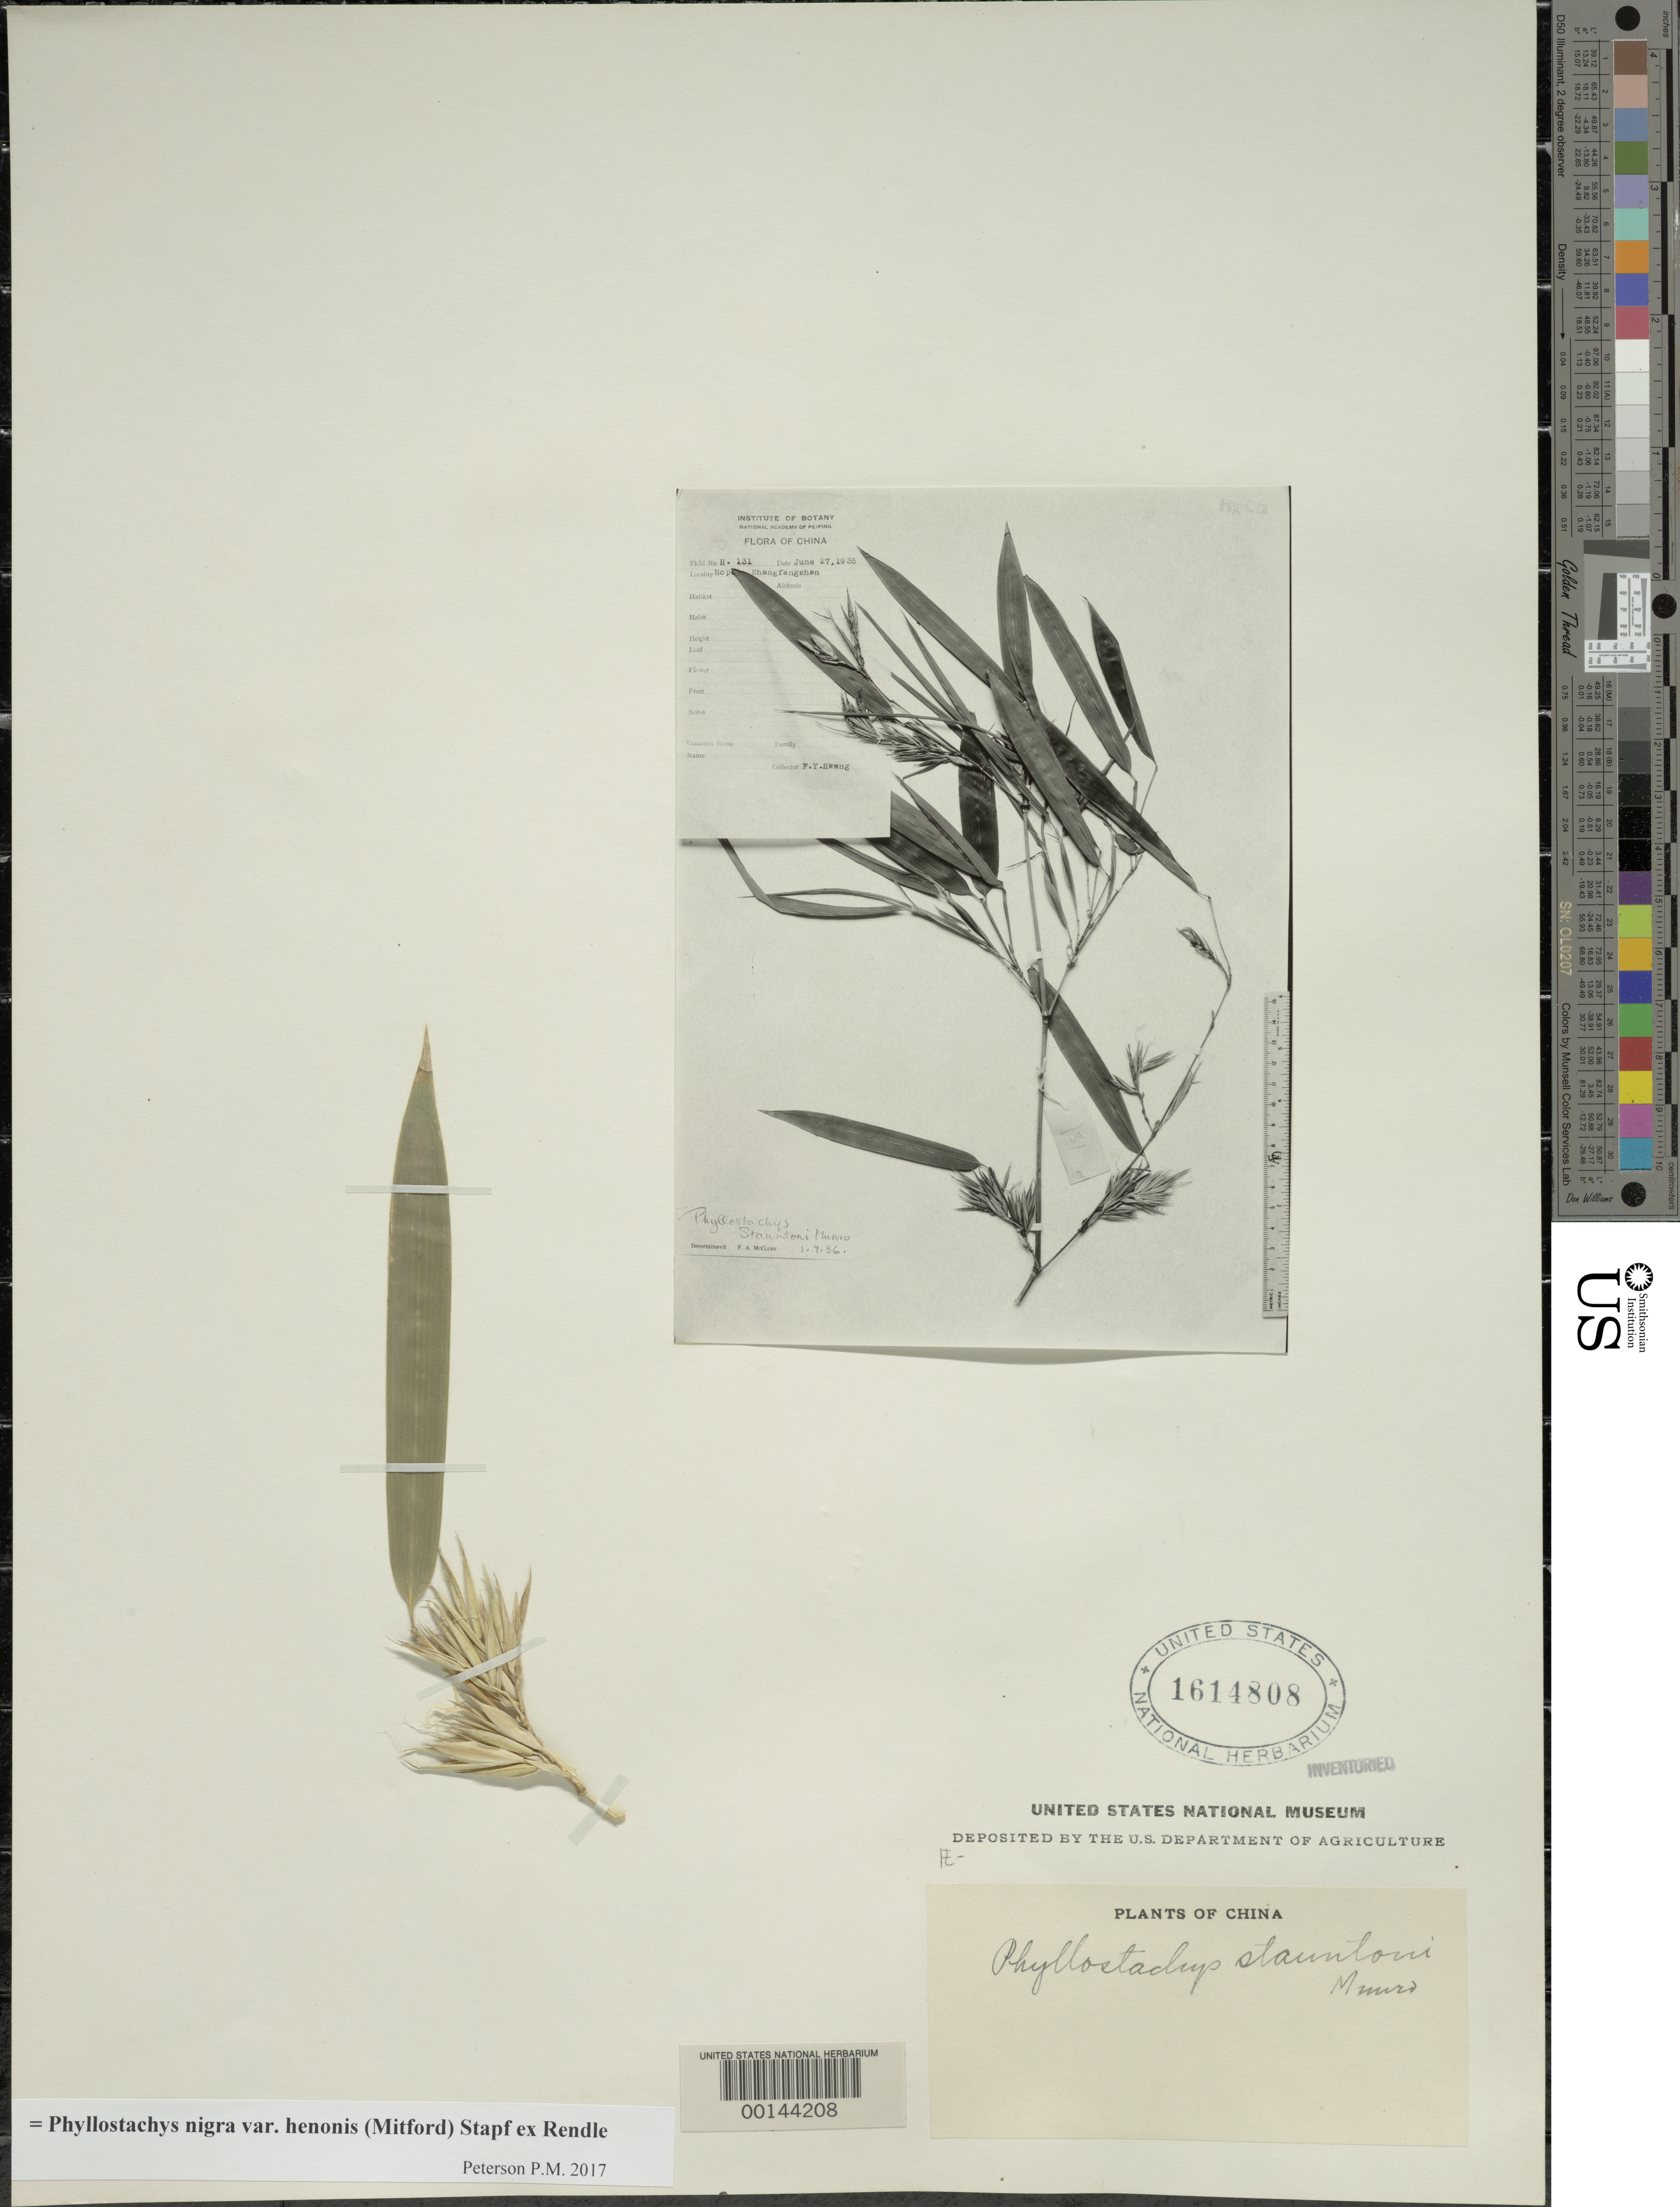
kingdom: Plantae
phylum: Tracheophyta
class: Liliopsida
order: Poales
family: Poaceae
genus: Phyllostachys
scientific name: Phyllostachys nigra var. henonis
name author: (Mitford) Stapf ex Rendle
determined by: Poaceae Reorganization Project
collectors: F. Hwang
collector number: H 131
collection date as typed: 27 Jun 1935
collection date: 1935-06-27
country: China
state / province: Hebei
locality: Shangfangshan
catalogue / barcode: US 1614808